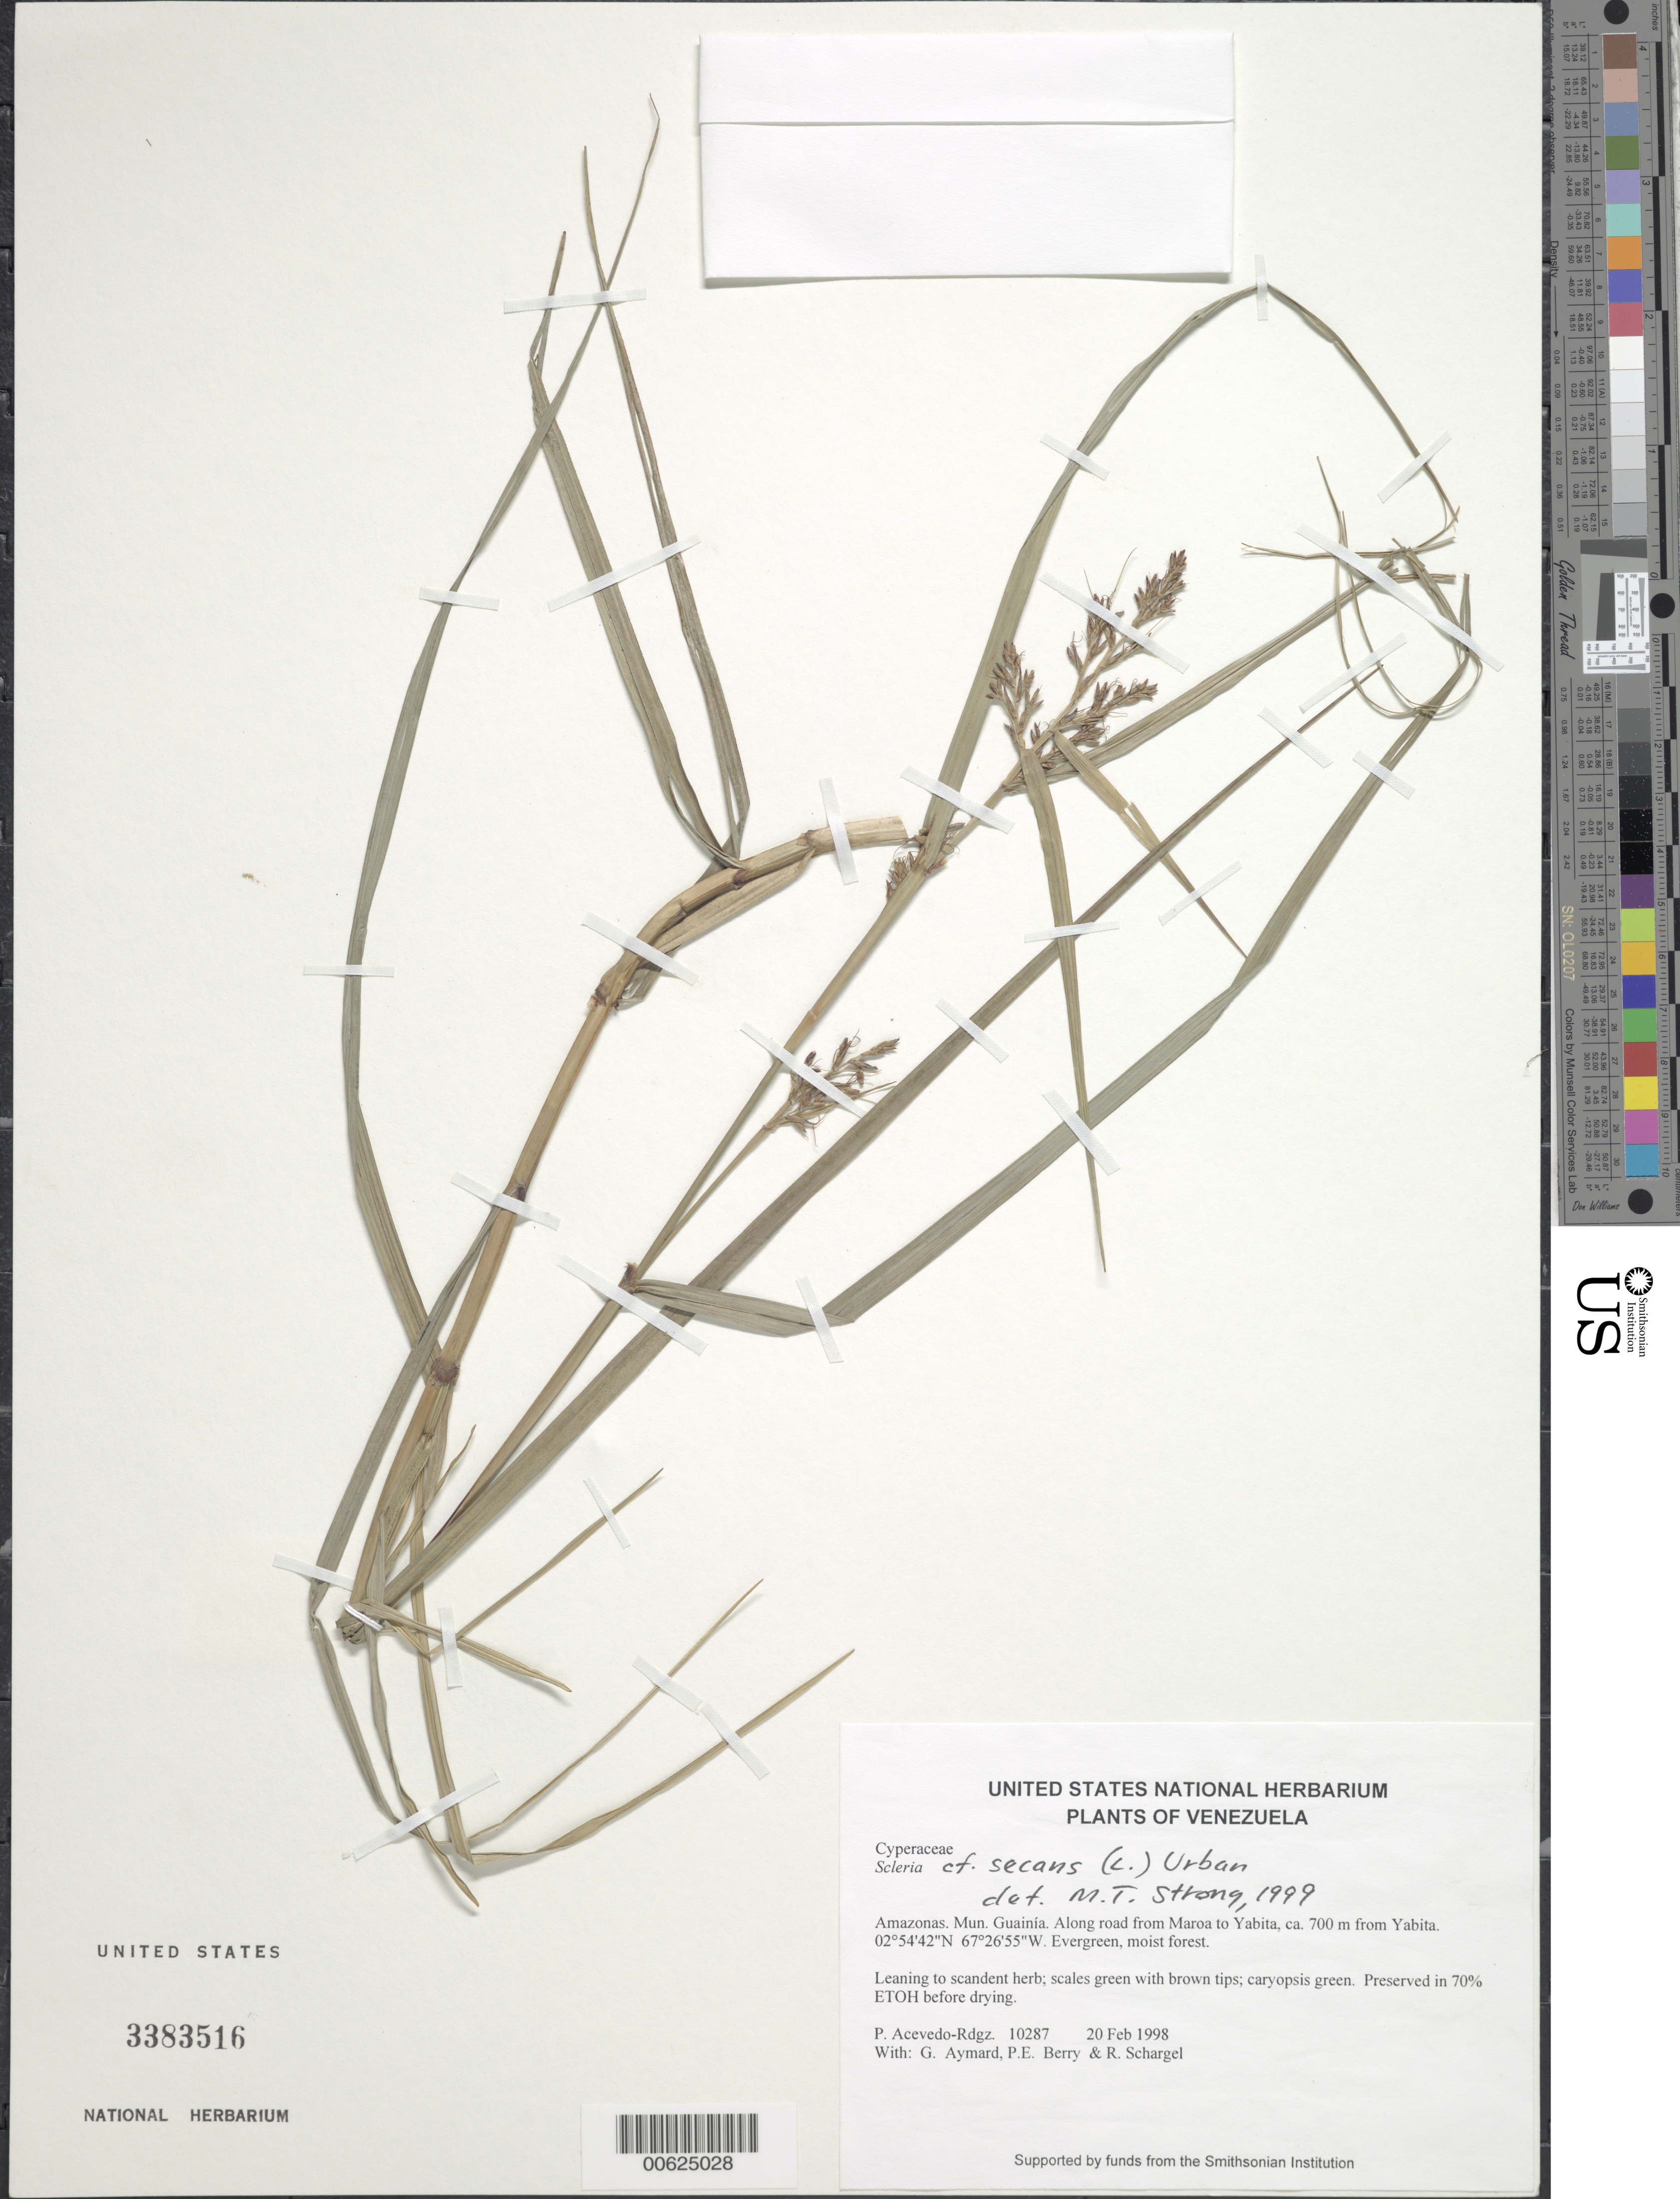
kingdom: Plantae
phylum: Tracheophyta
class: Liliopsida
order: Poales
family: Cyperaceae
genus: Scleria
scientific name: Scleria secans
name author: (L.) Urb.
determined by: Strong, M. T., (US), Smithsonian Institution - National Museum of Natural History (UNITED STATES)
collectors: P. Acevedo-Rodr., G. A. Aymard, P. E. Berry & R. Schargel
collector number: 10287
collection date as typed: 20 Feb 1998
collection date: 1998-02-20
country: Venezuela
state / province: Amazonas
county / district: Maroa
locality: Along road from Maroa to Yabita, ca. 700 m from Yabita.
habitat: Evergreen, moist forest.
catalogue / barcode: US 3383516